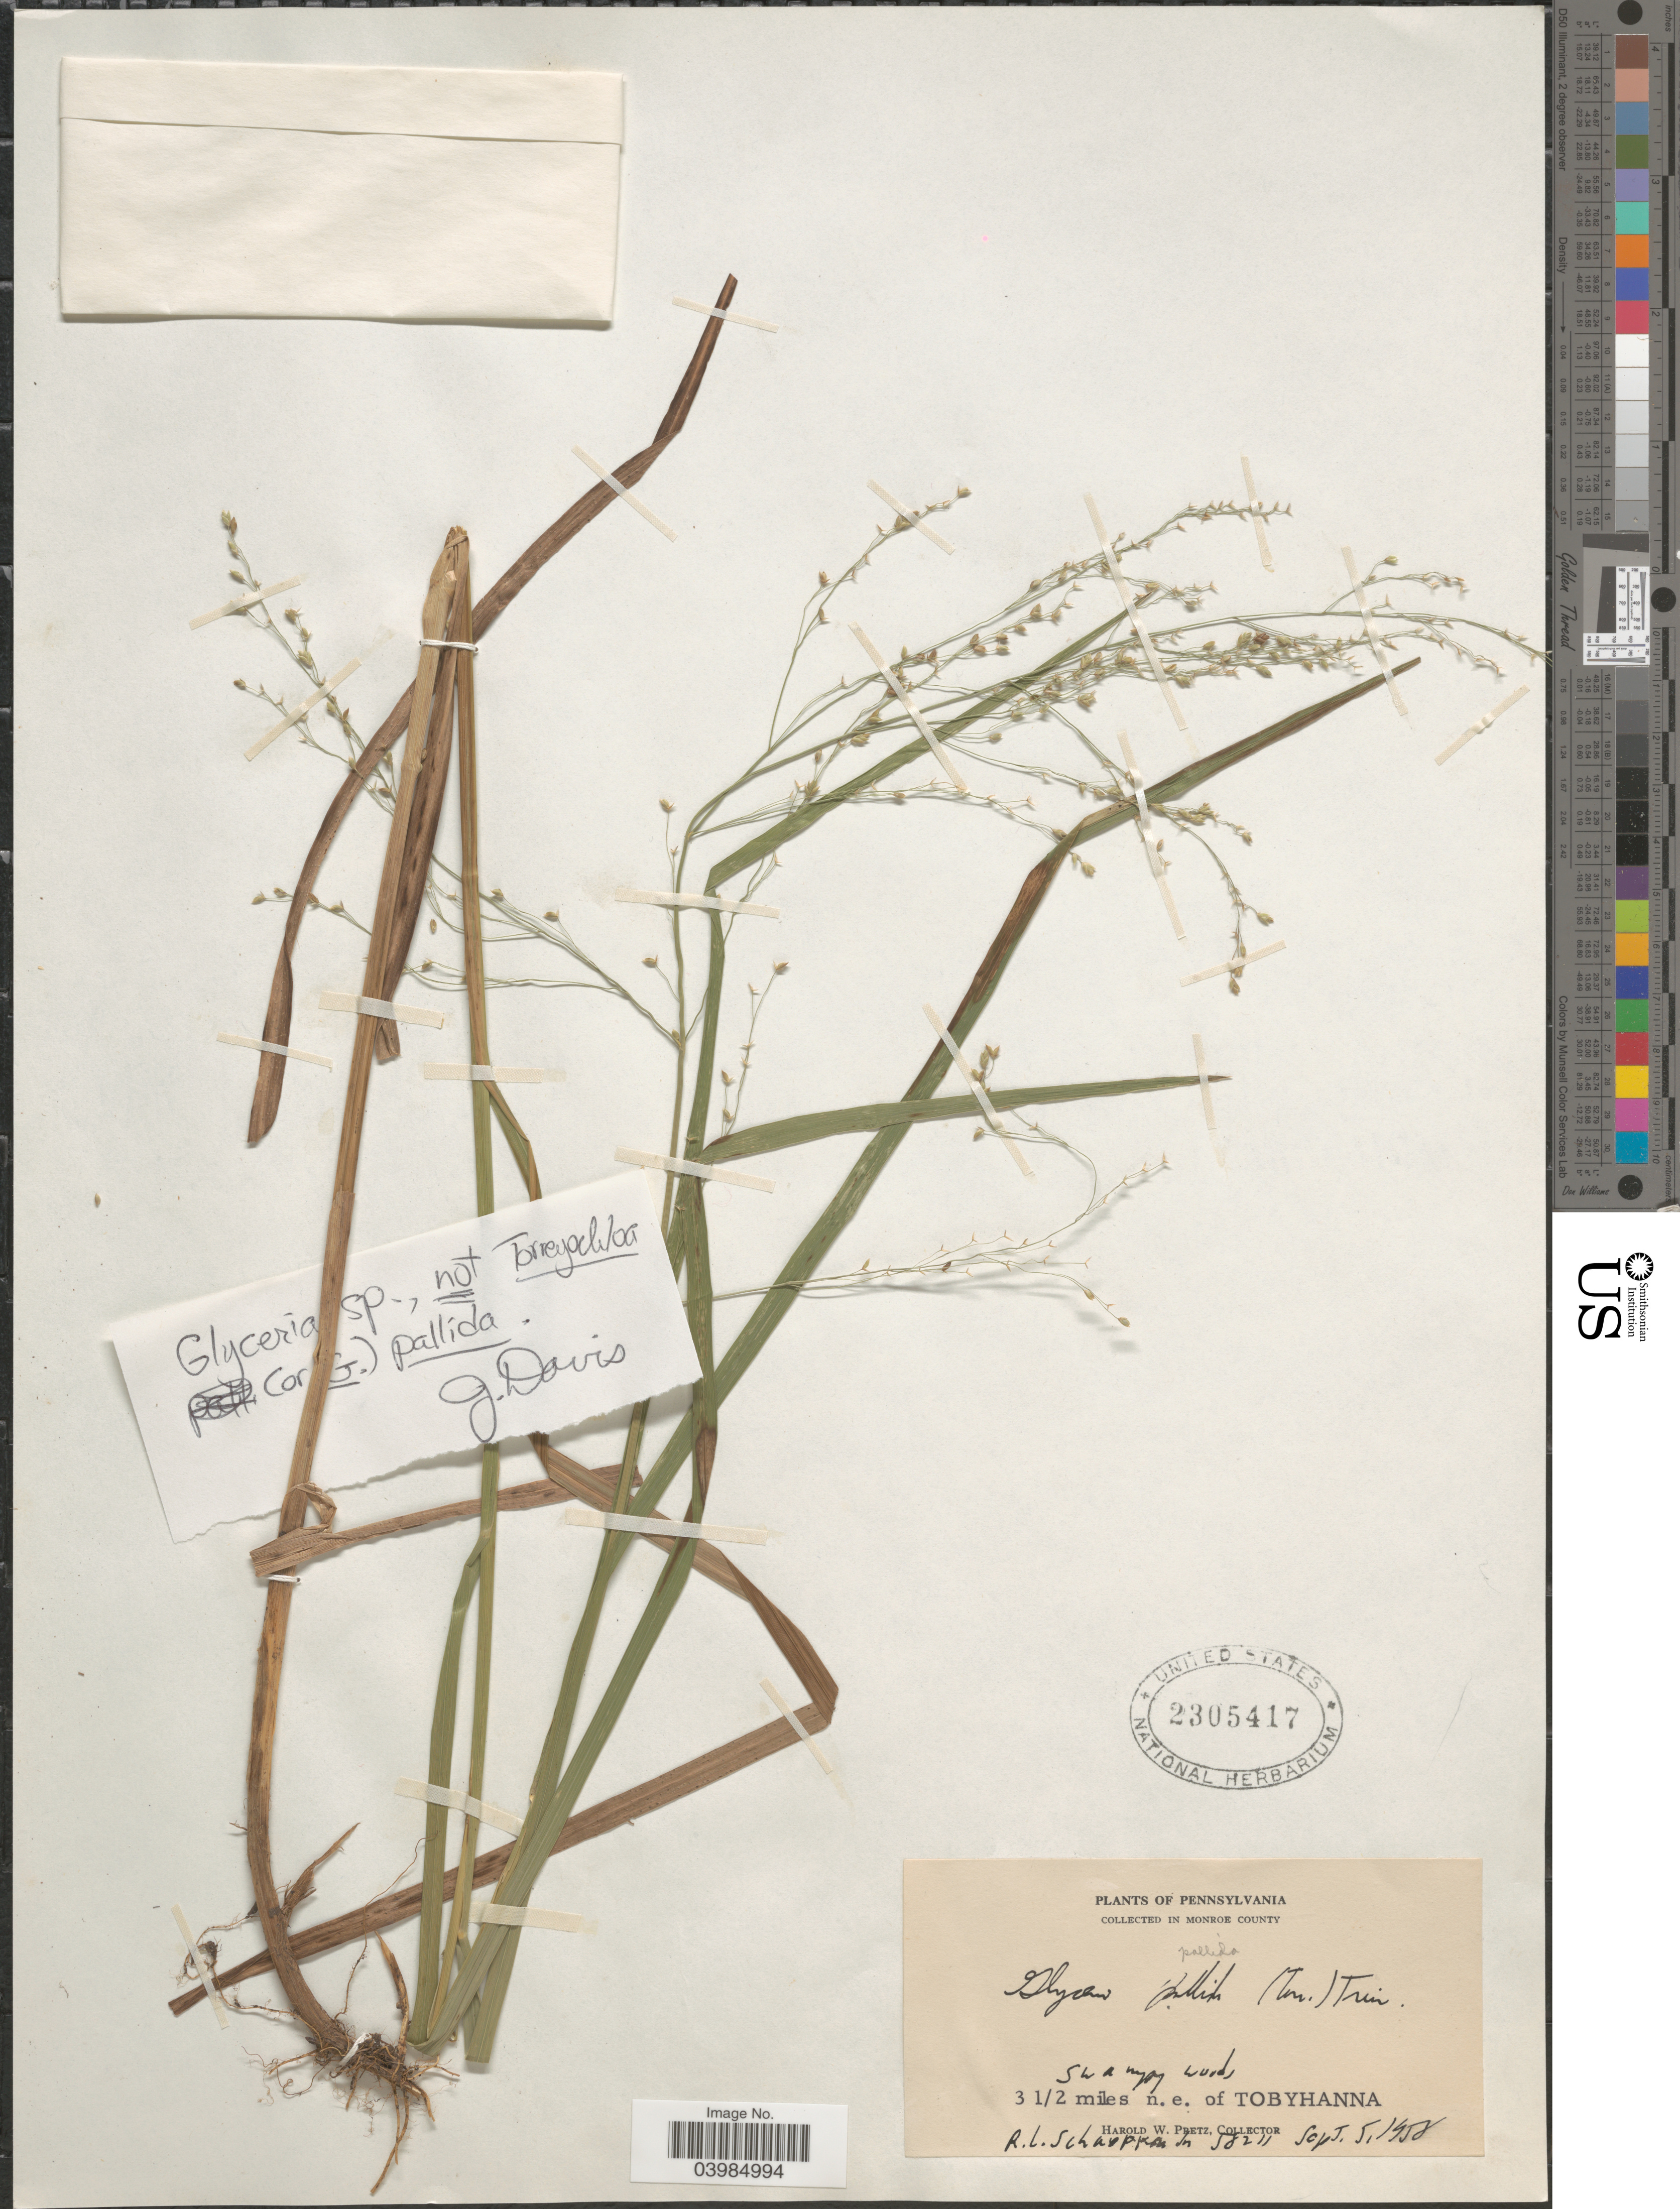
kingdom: Plantae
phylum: Tracheophyta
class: Liliopsida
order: Poales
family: Poaceae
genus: Glyceria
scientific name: Glyceria sp.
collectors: H. W. Pretz & R. L. Schaeffer Jr.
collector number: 58211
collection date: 1958-09-05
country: United States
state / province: Pennsylvania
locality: In Monroe County. 3 ½ miles n. e. of Tobyhanna.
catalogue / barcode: US 2305417